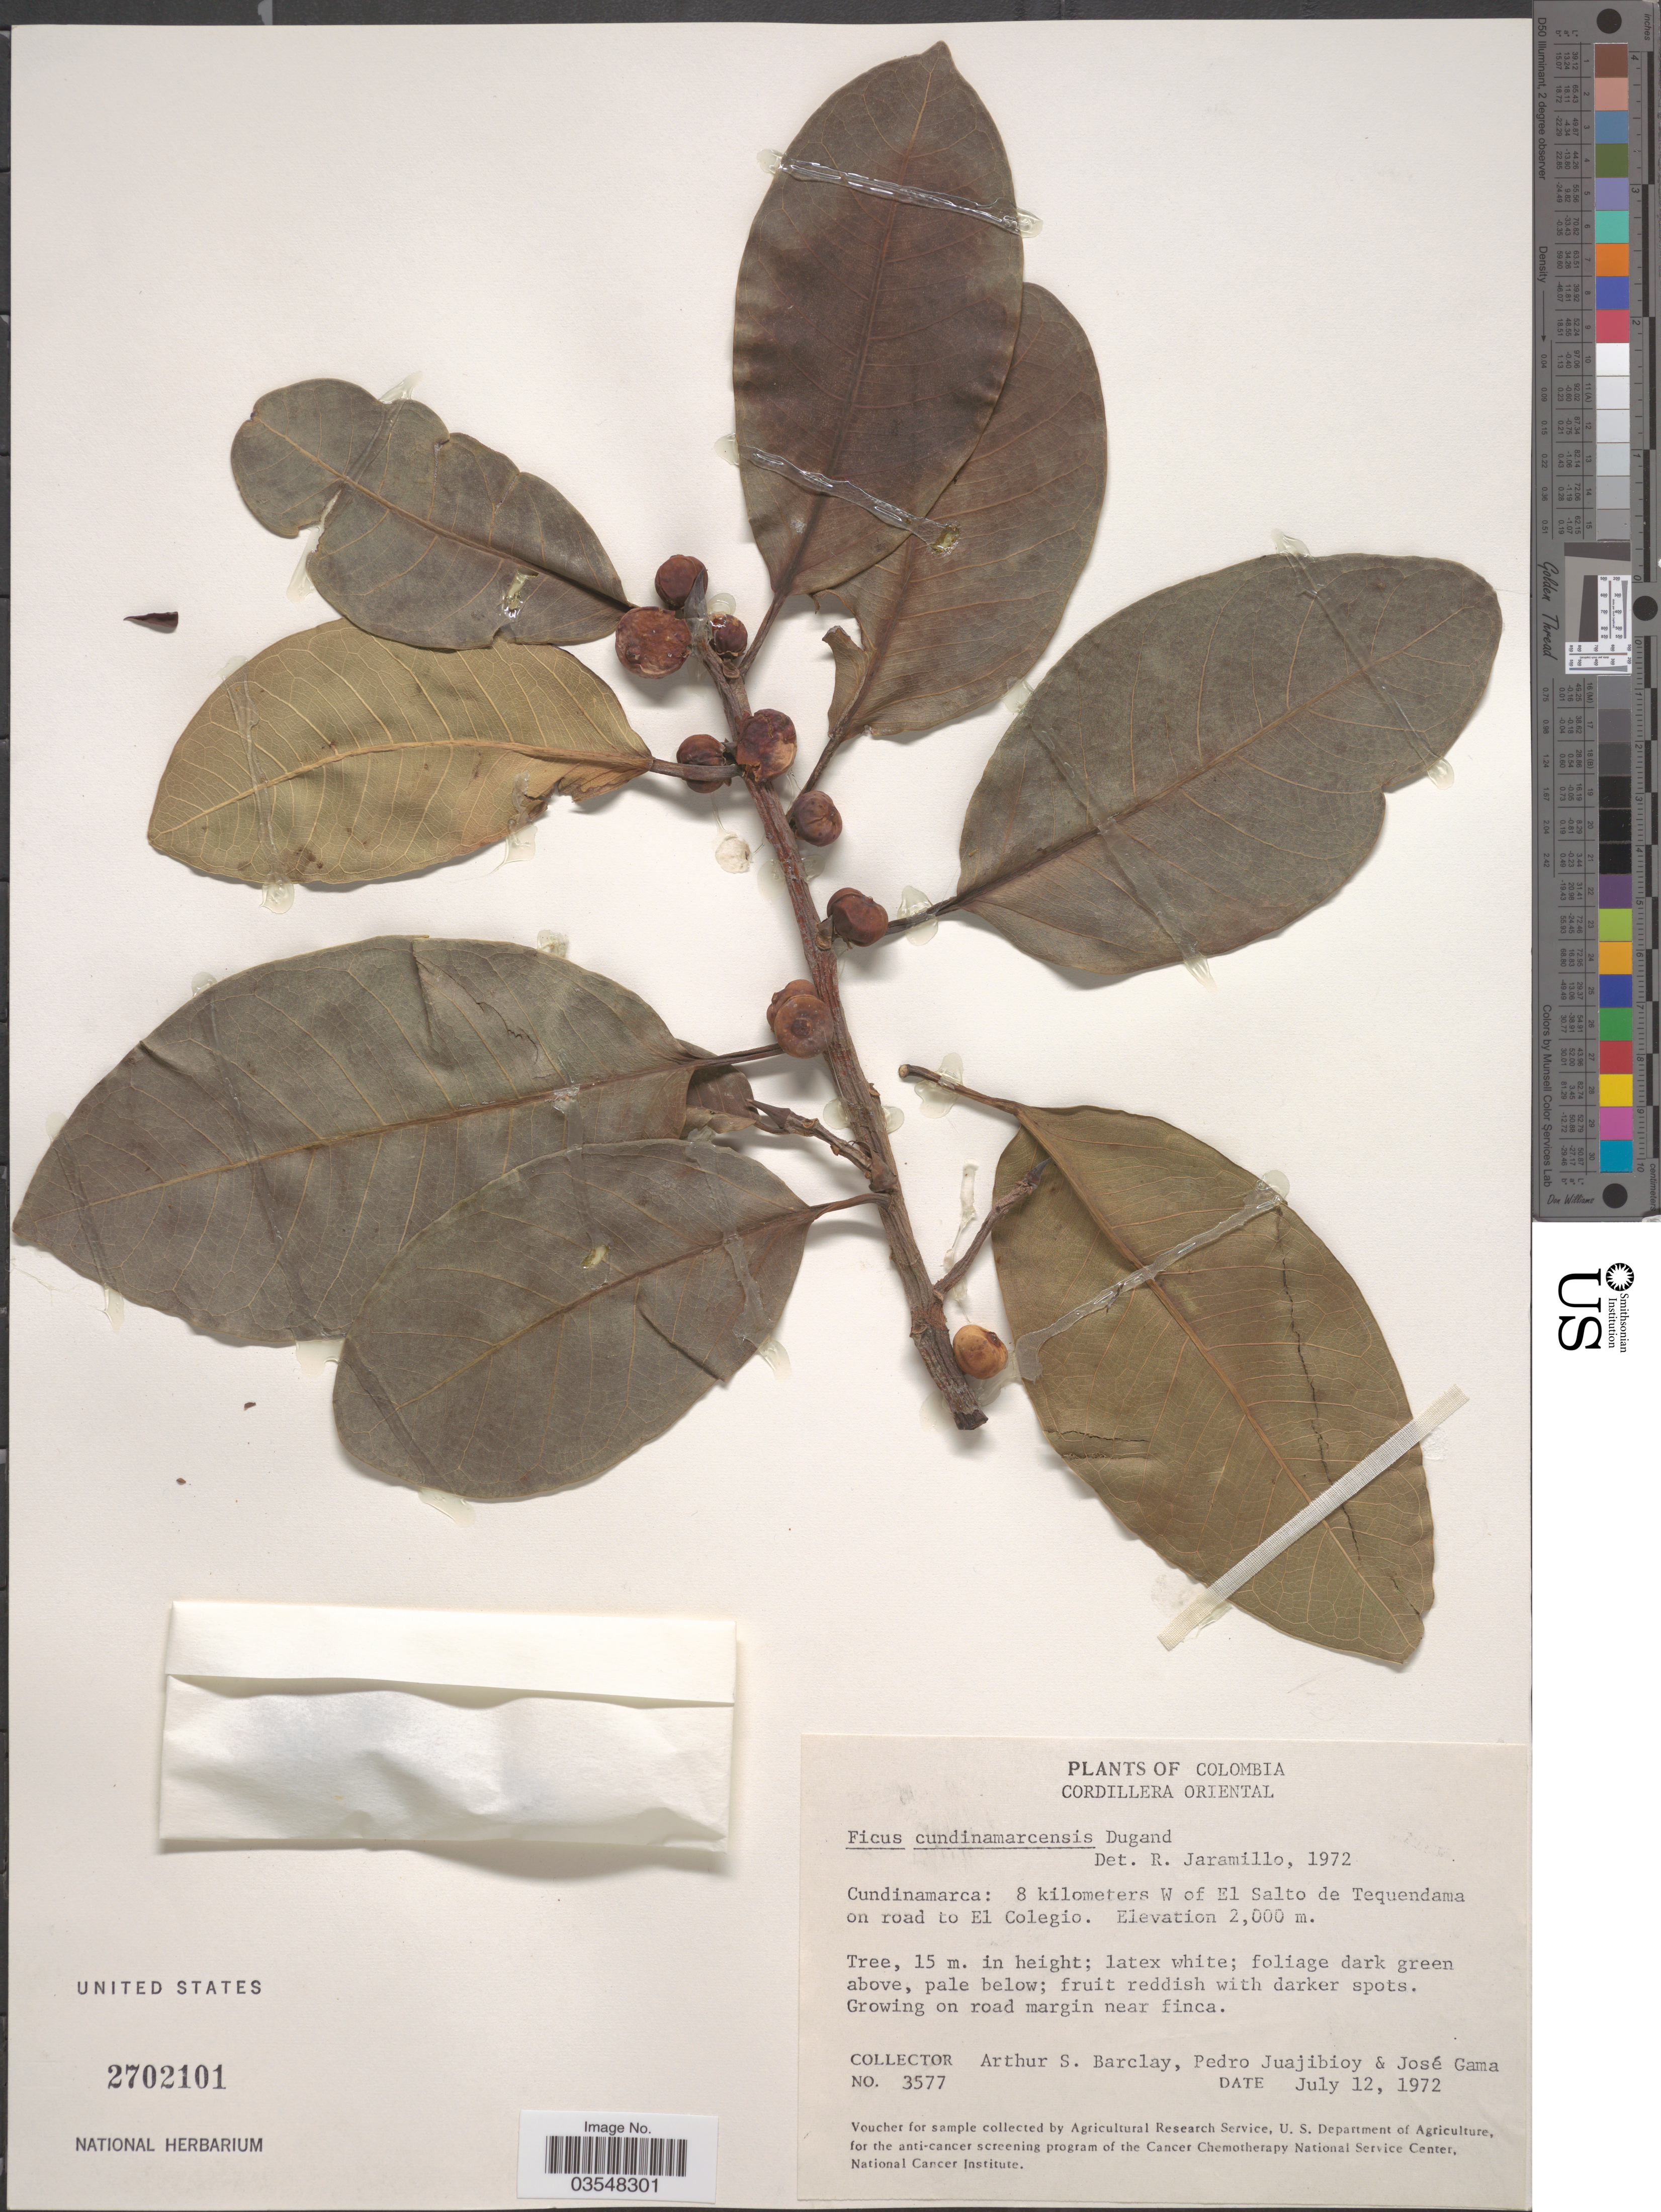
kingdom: Plantae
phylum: Tracheophyta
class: Magnoliopsida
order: Rosales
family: Moraceae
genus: Ficus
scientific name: Ficus cundinamarcensis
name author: Dugand G.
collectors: A. S. Barclay, P. Juajibioy & J. Gama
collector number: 3577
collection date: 1972-07-12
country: Colombia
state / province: Cundinamarca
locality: Cordillera Oriental. 8 kilometers W of El Salto de Tequendama on road to El Colegio.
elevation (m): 2000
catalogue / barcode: US 2702101